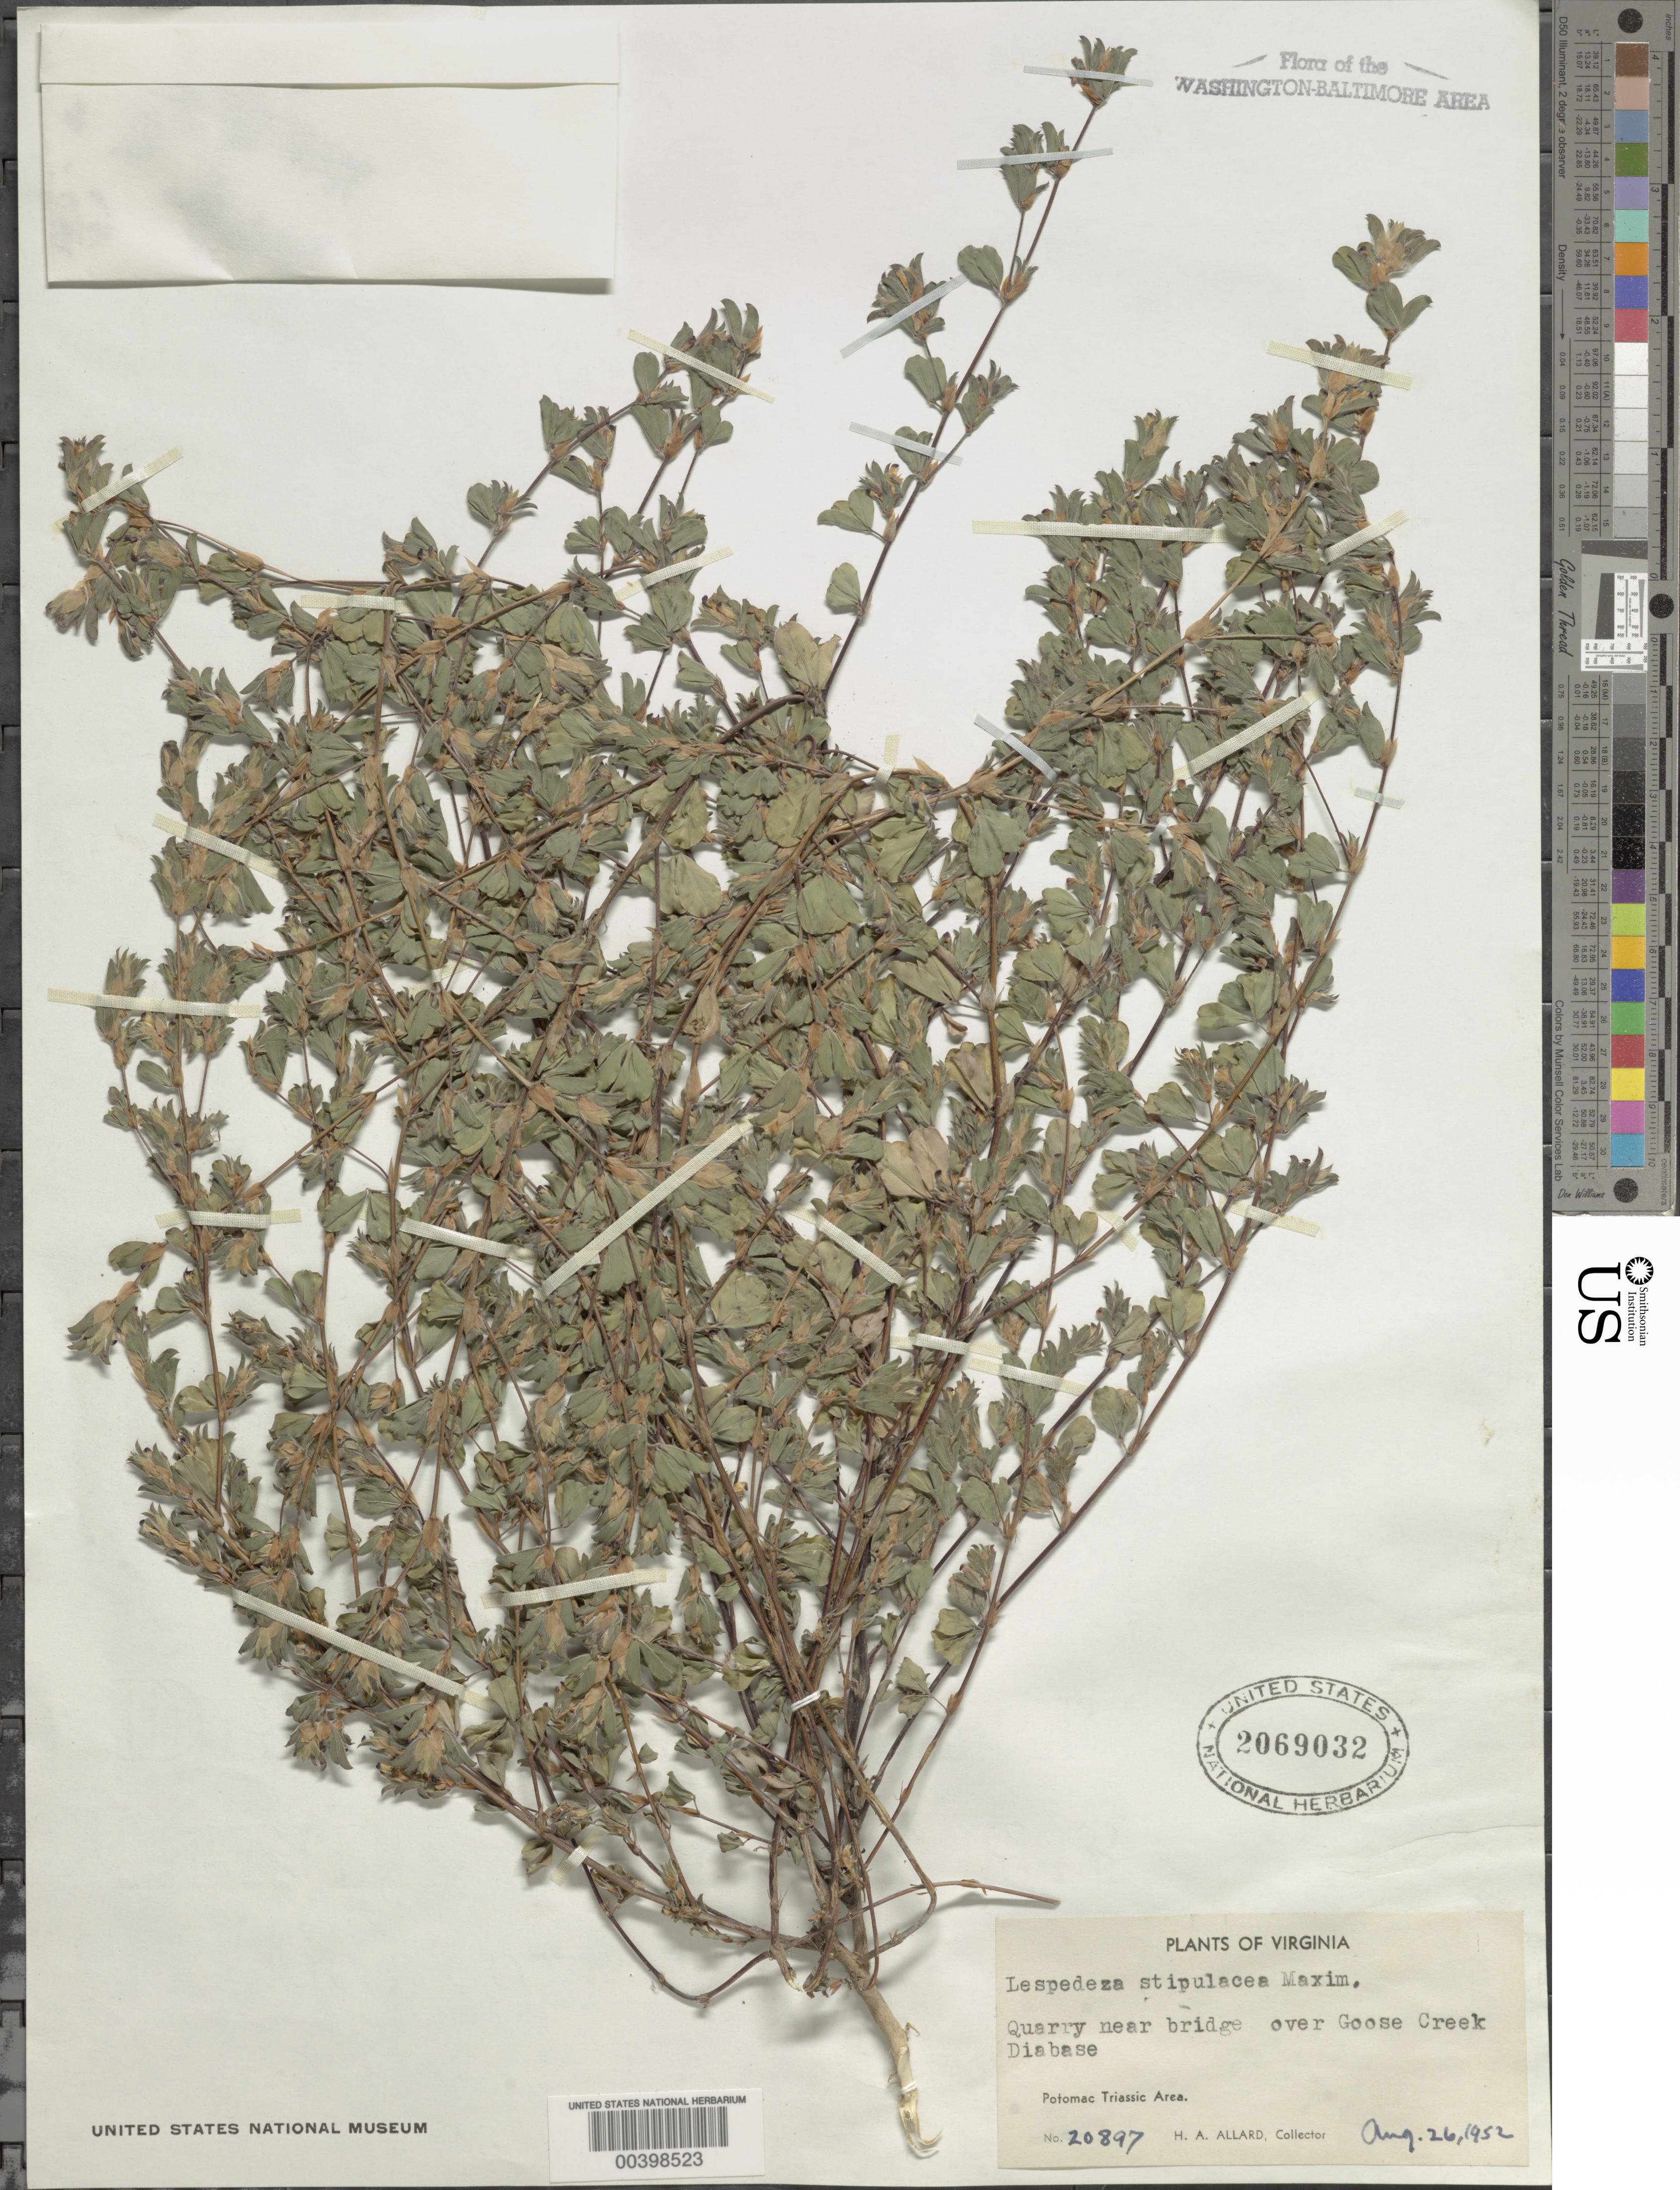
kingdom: Plantae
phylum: Tracheophyta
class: Magnoliopsida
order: Fabales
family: Fabaceae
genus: Kummerowia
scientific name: Kummerowia stipulacea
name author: (Maxim.) Makino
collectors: H. A. Allard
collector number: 20897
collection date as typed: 26 Aug 1952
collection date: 1952-08-26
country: United States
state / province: Virginia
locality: Quarry near bridge over Goose Creek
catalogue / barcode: US 2069032